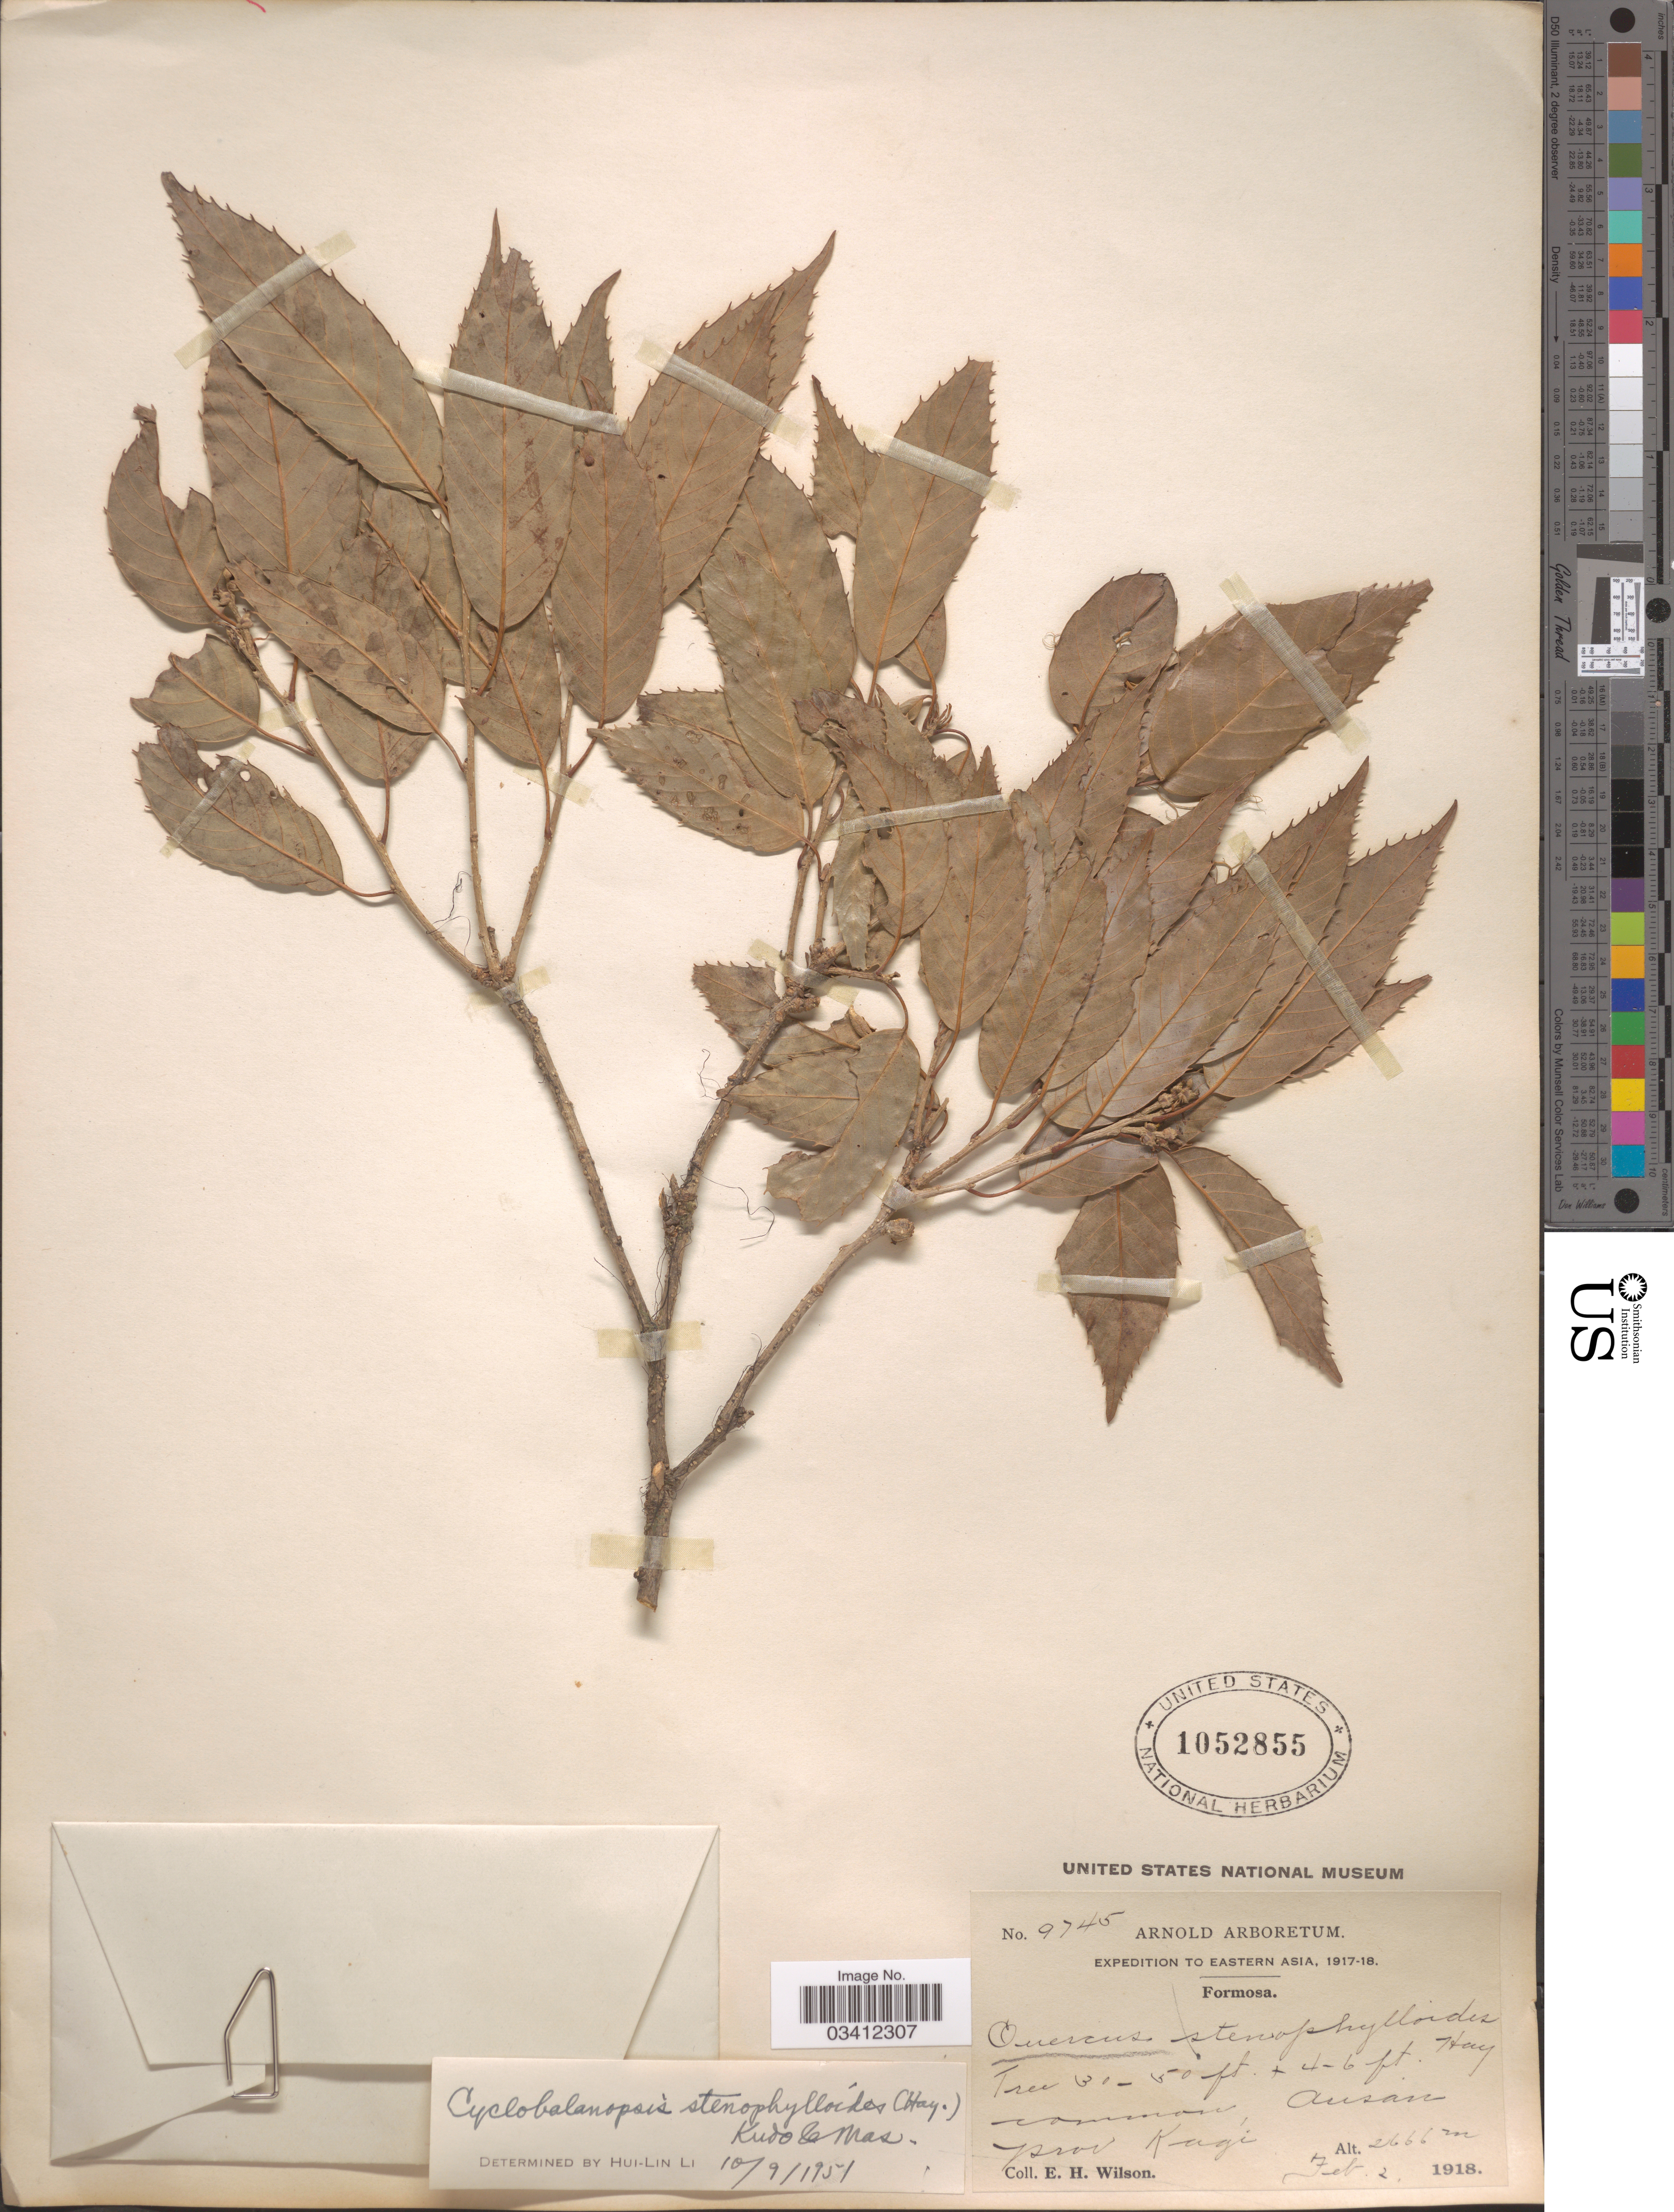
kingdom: Plantae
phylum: Tracheophyta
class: Magnoliopsida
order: Fagales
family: Fagaceae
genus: Quercus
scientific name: Quercus stenophylloides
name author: Hayata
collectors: E. Wilson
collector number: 9745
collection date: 1918-02-02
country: Taiwan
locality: Eastern Asia. Formosa. Ausan. Prov. Kagi.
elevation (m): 2666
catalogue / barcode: US 1052855